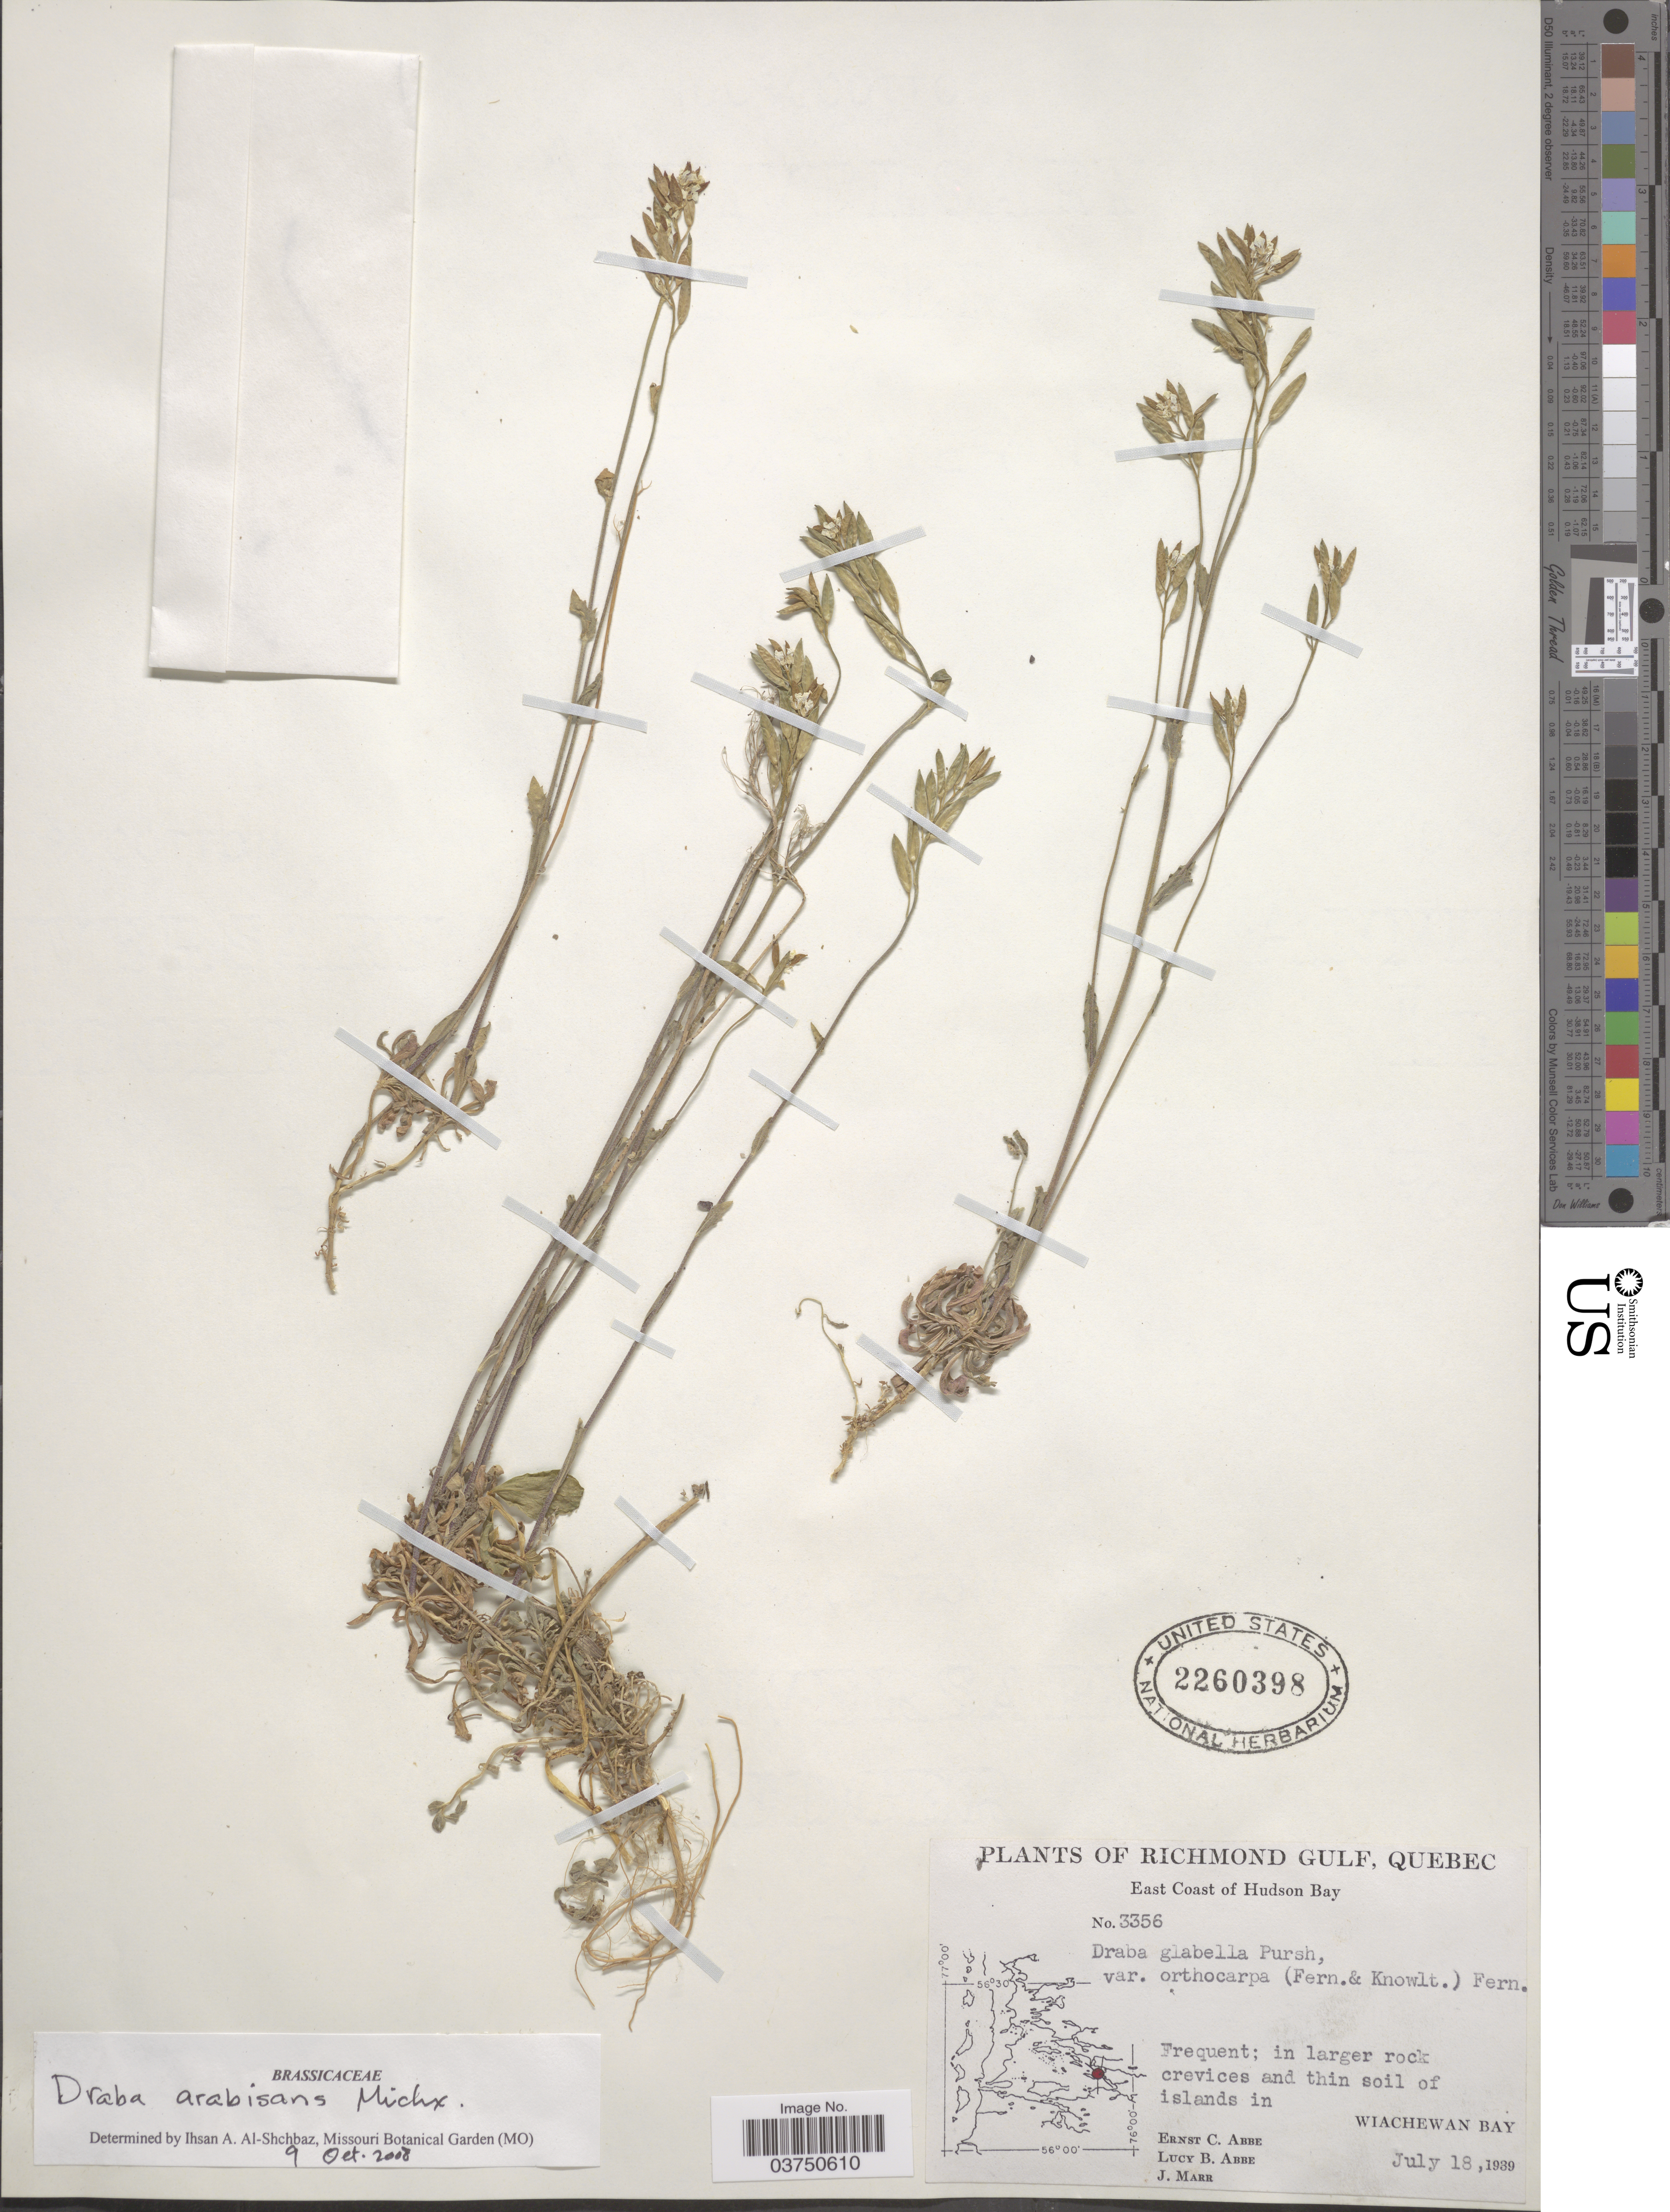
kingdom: Plantae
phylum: Tracheophyta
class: Magnoliopsida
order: Brassicales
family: Brassicaceae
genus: Draba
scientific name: Draba arabisans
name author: Michx.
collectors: E. C. Abbe, L. B. Abbe & J. Marr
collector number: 3356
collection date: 1939-07-18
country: Canada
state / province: Quebec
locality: Richmond Gulf. East Coast of Hudson Bay. Frequent; in larger rock crevices and thin soil of islands in Wiachewan Bay.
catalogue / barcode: US 2260398